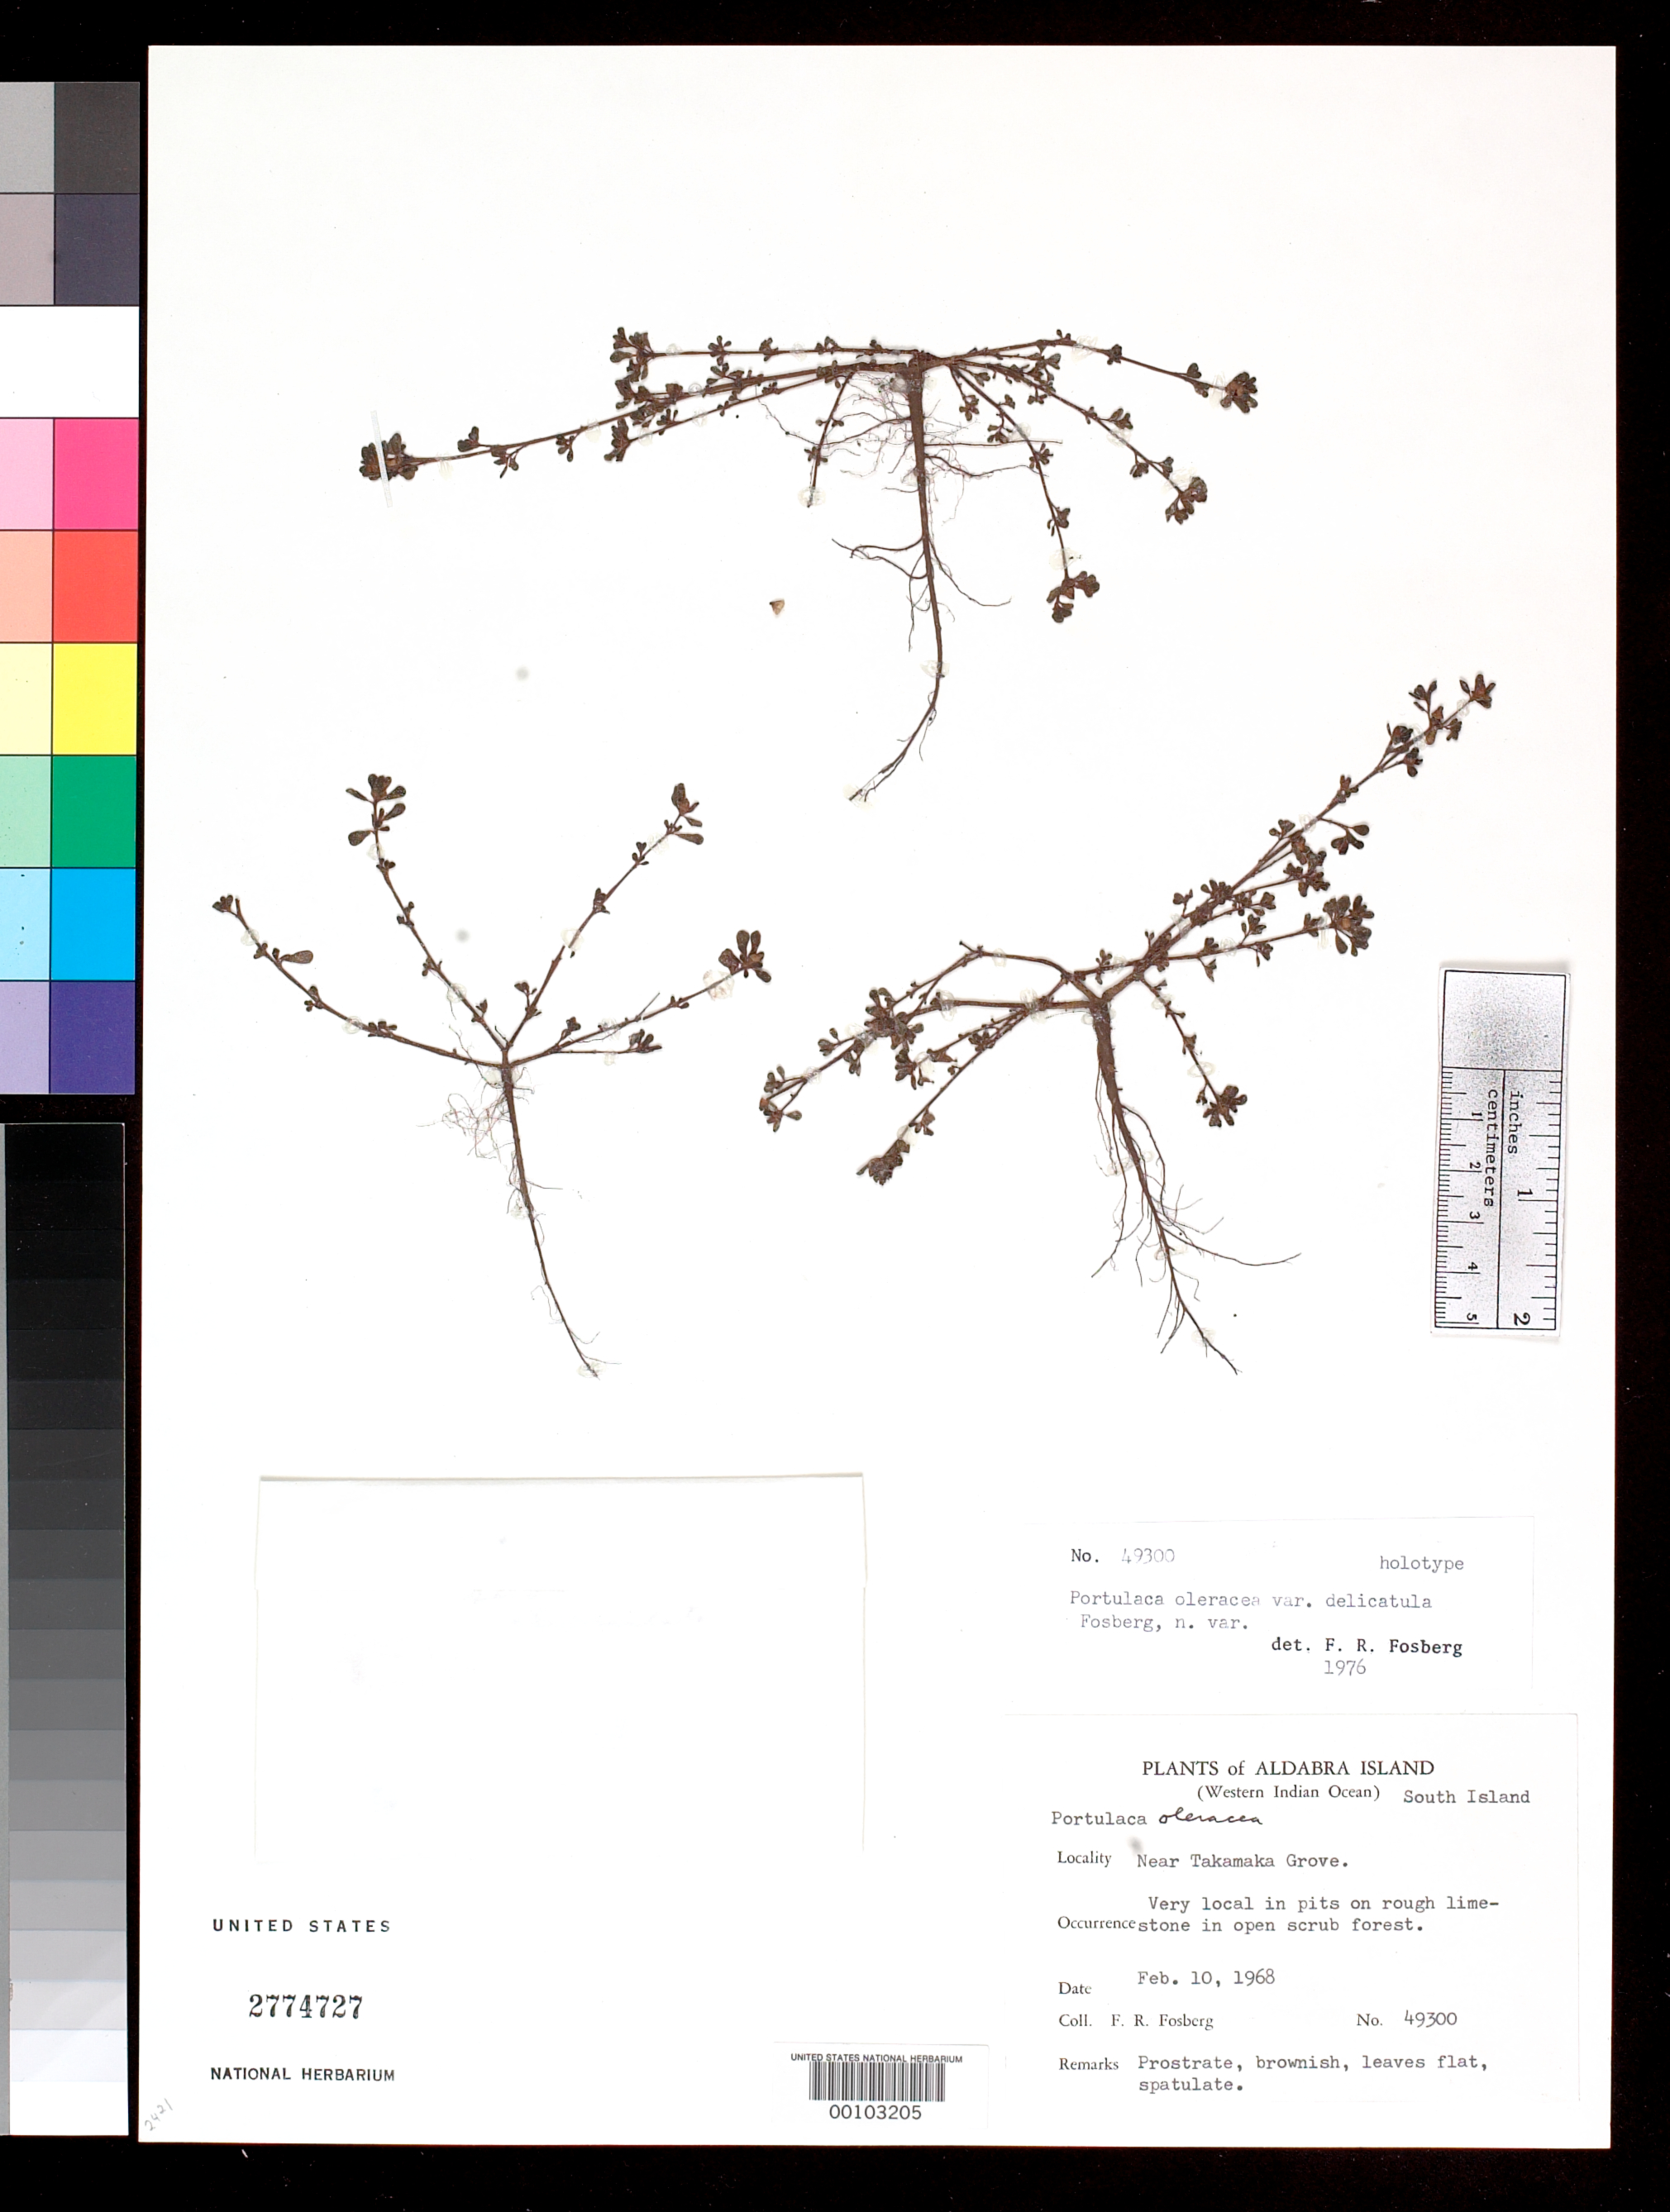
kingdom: Plantae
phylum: Tracheophyta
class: Magnoliopsida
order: Caryophyllales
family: Portulacaceae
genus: Portulaca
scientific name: Portulaca oleracea var. delicatula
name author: Fosberg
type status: Holotype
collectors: F. R. Fosberg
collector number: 49300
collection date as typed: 10 Feb 1968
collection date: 1968-02-10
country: Seychelles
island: Aldabra Atoll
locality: Near Takamaka Grove.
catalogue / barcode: US 2774727